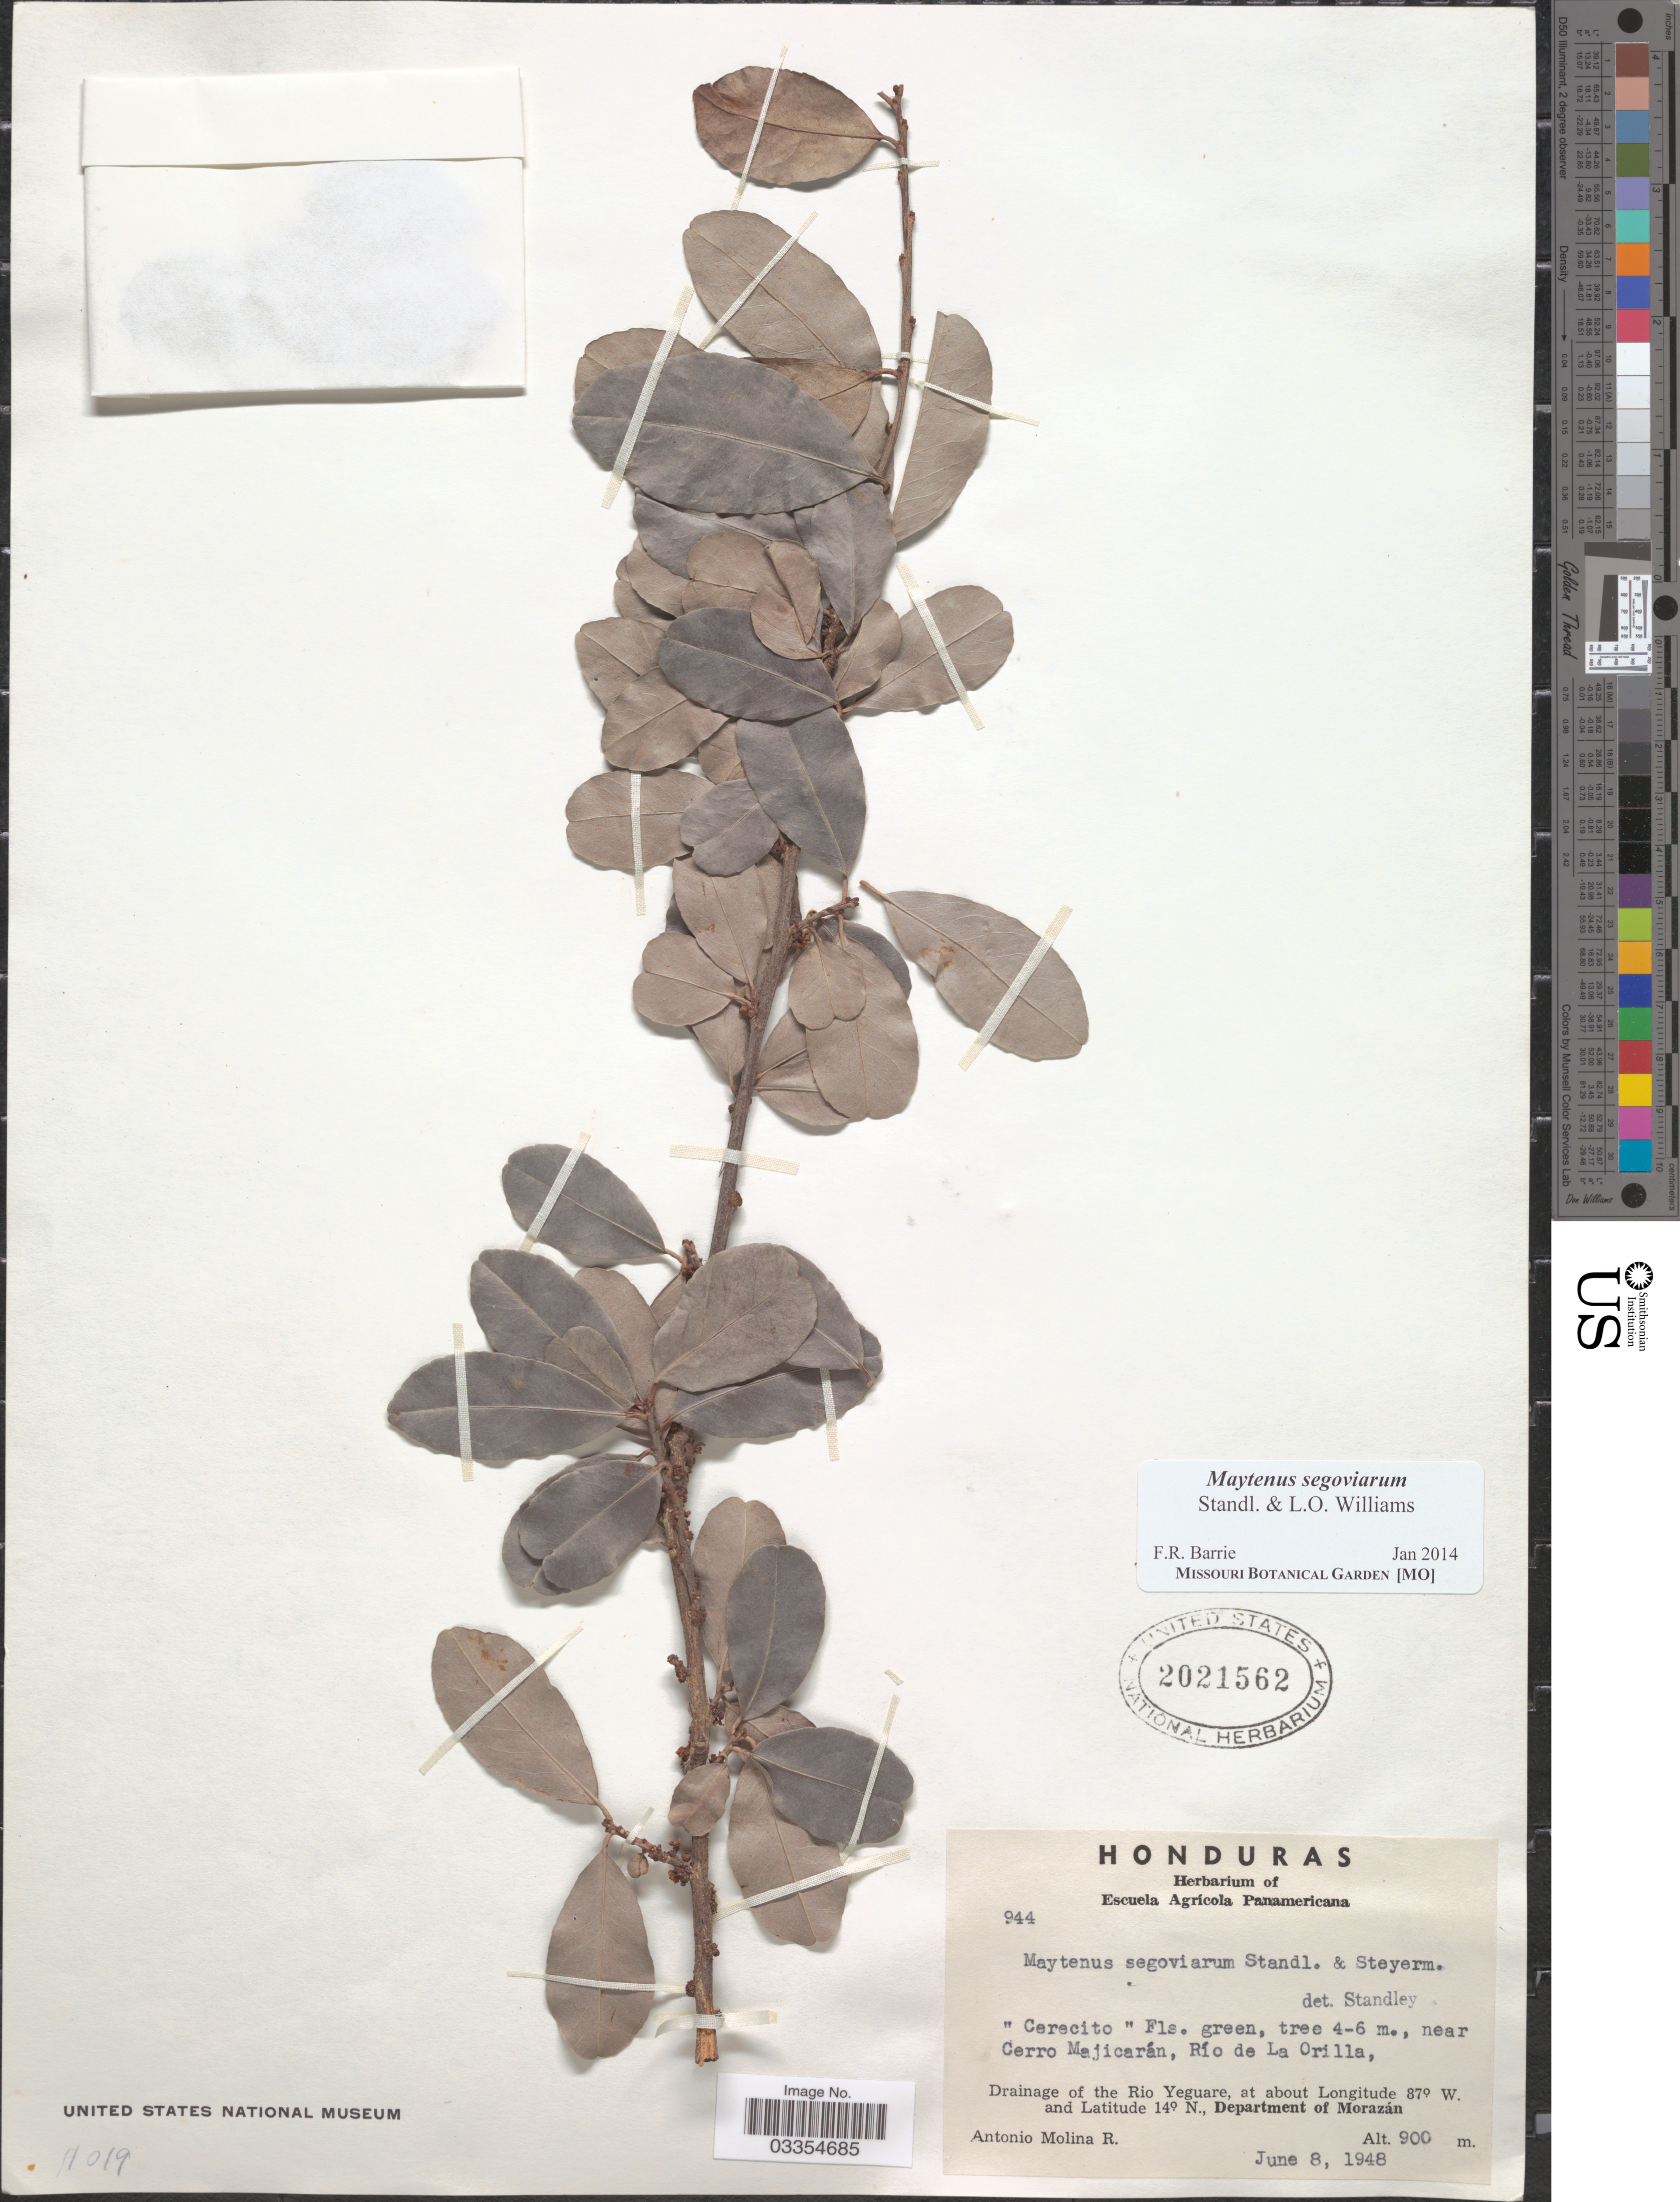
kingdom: Plantae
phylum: Tracheophyta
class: Magnoliopsida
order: Celastrales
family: Celastraceae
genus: Maytenus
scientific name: Maytenus segoviarum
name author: Standl. & L.O. Williams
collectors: A. Molina R.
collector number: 944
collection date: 1948-06-08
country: Honduras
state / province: Fco. Morazán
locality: Near Cerro Majicarán, Río de La Orilla. Drainage of the Rio Yeguare, Department of Morazán.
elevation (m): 900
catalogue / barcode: US 2021562